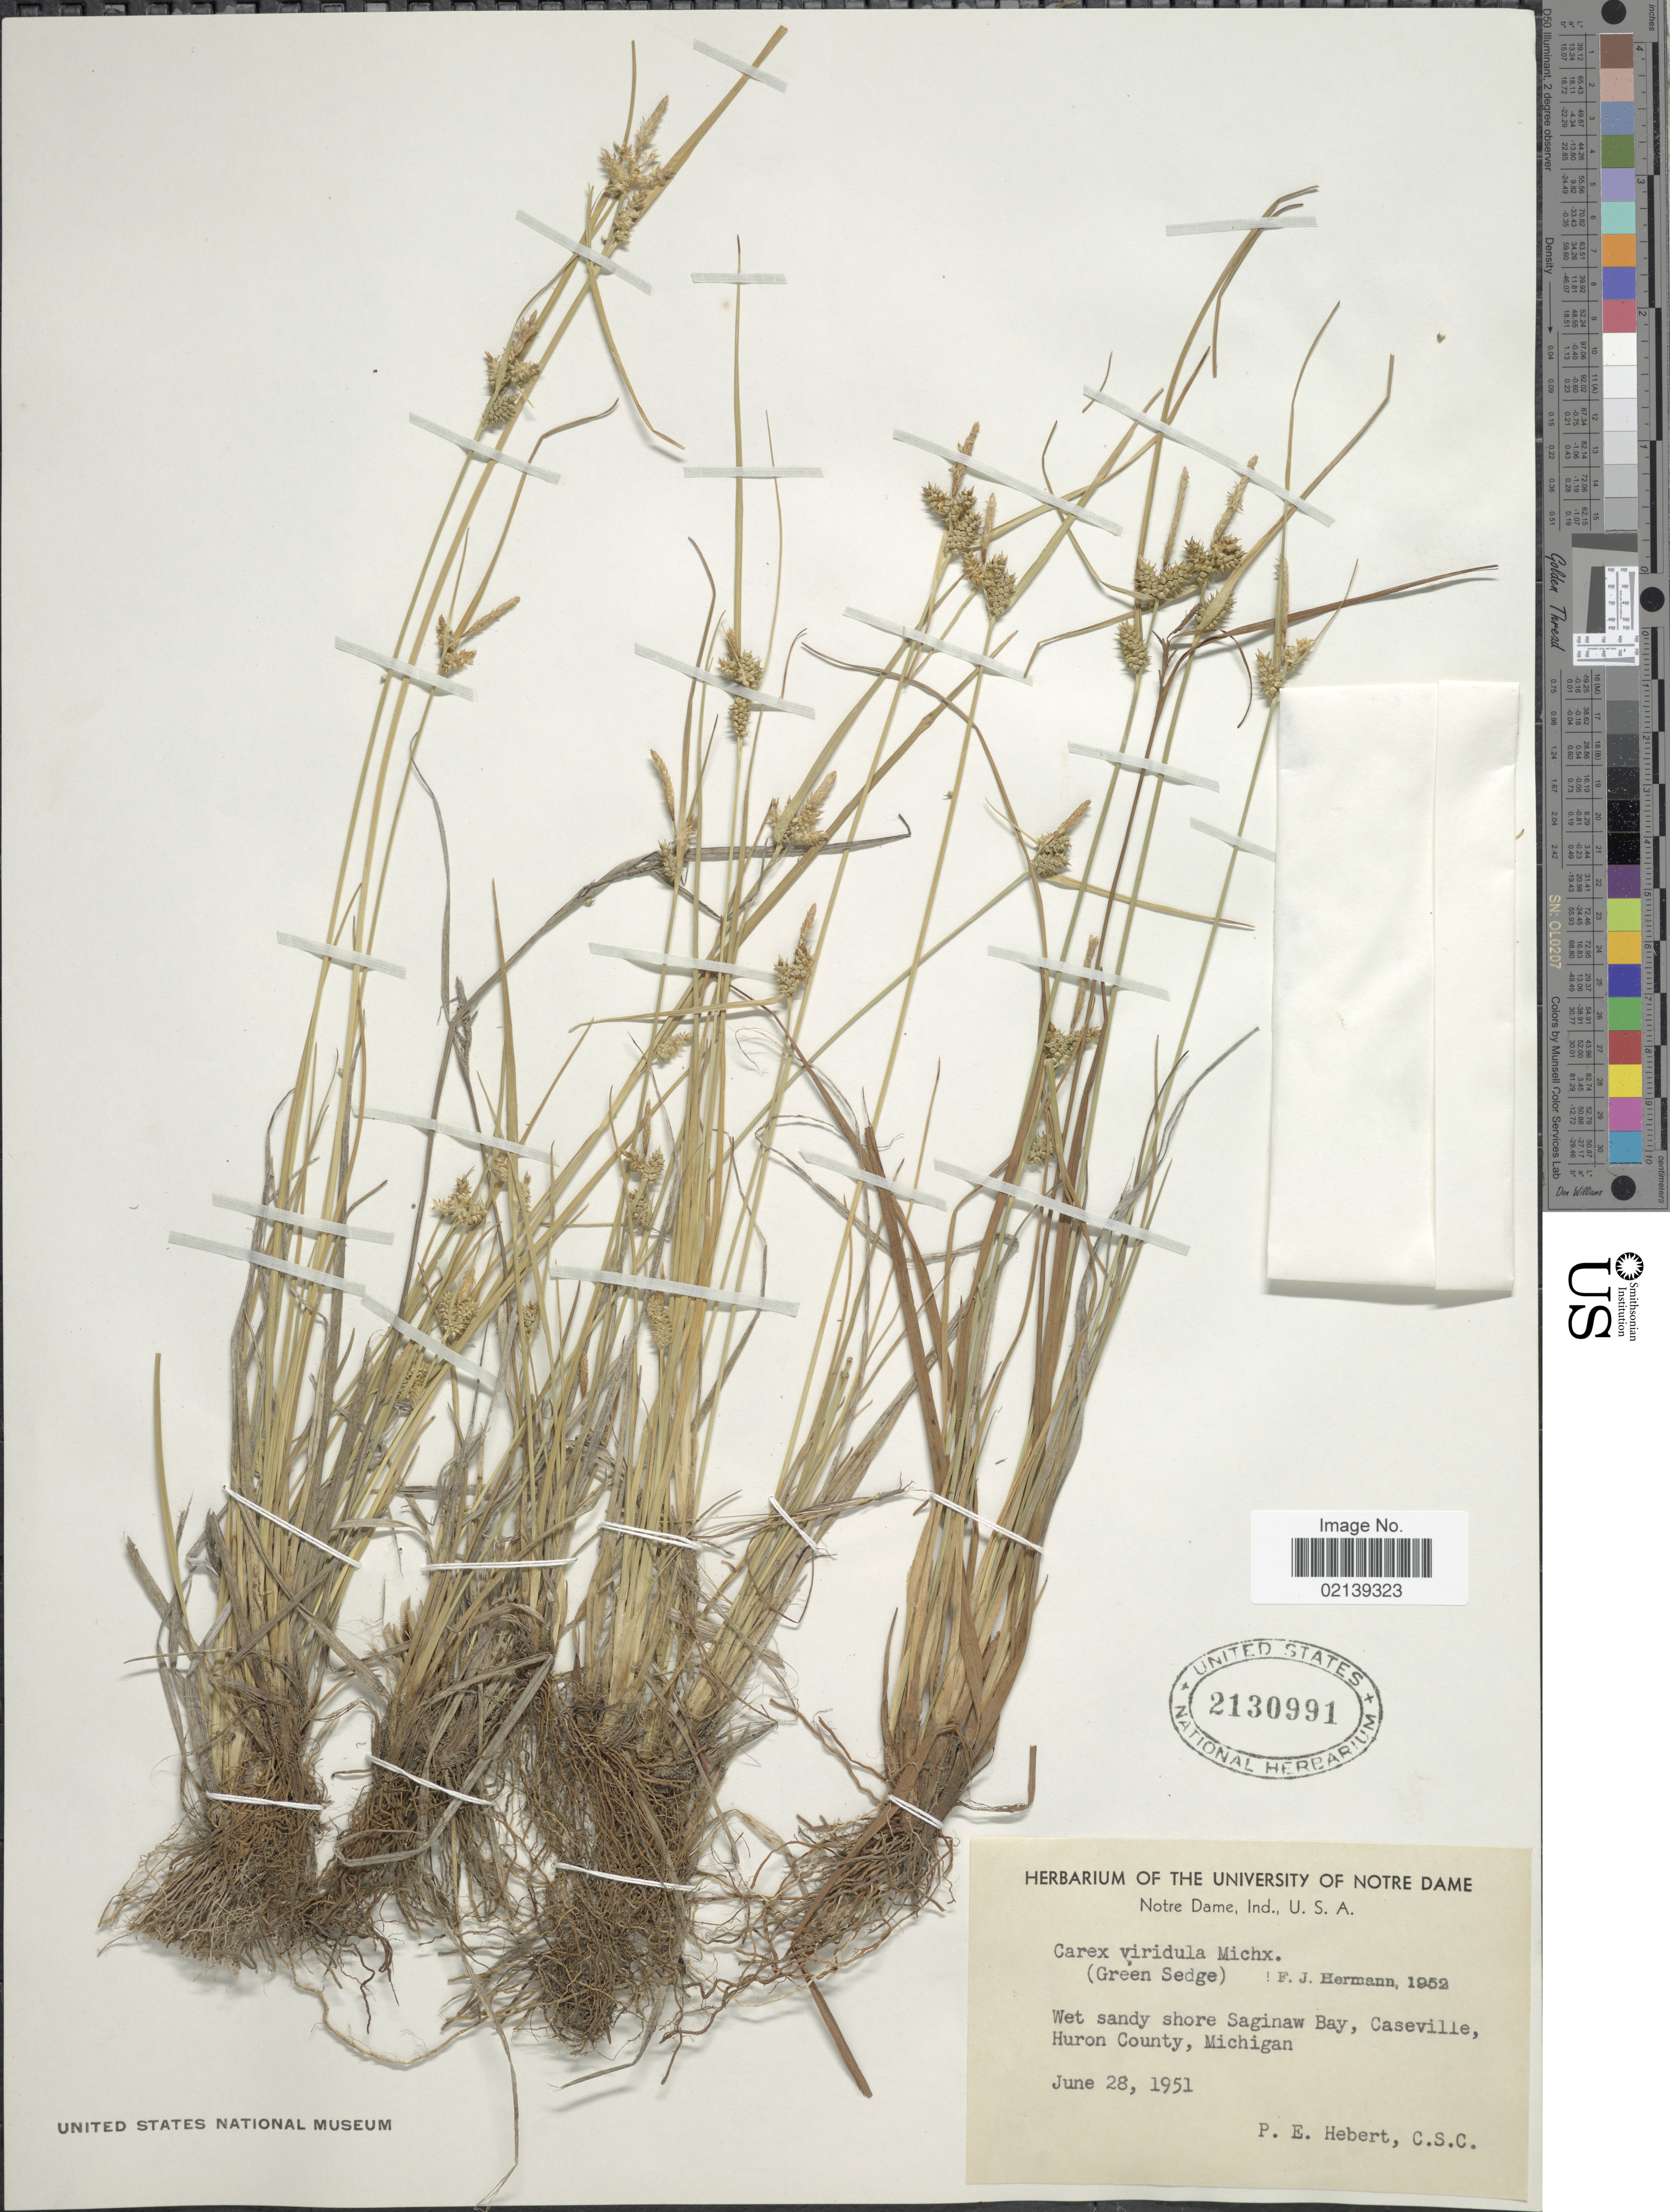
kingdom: Plantae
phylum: Tracheophyta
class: Liliopsida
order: Poales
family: Cyperaceae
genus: Carex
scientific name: Carex oederi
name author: Retz.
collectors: P. Hebert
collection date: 1951-06-28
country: United States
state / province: Michigan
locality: Wet sandy shore Saginaw Bay, Caseville, Huron County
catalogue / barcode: US 2130991